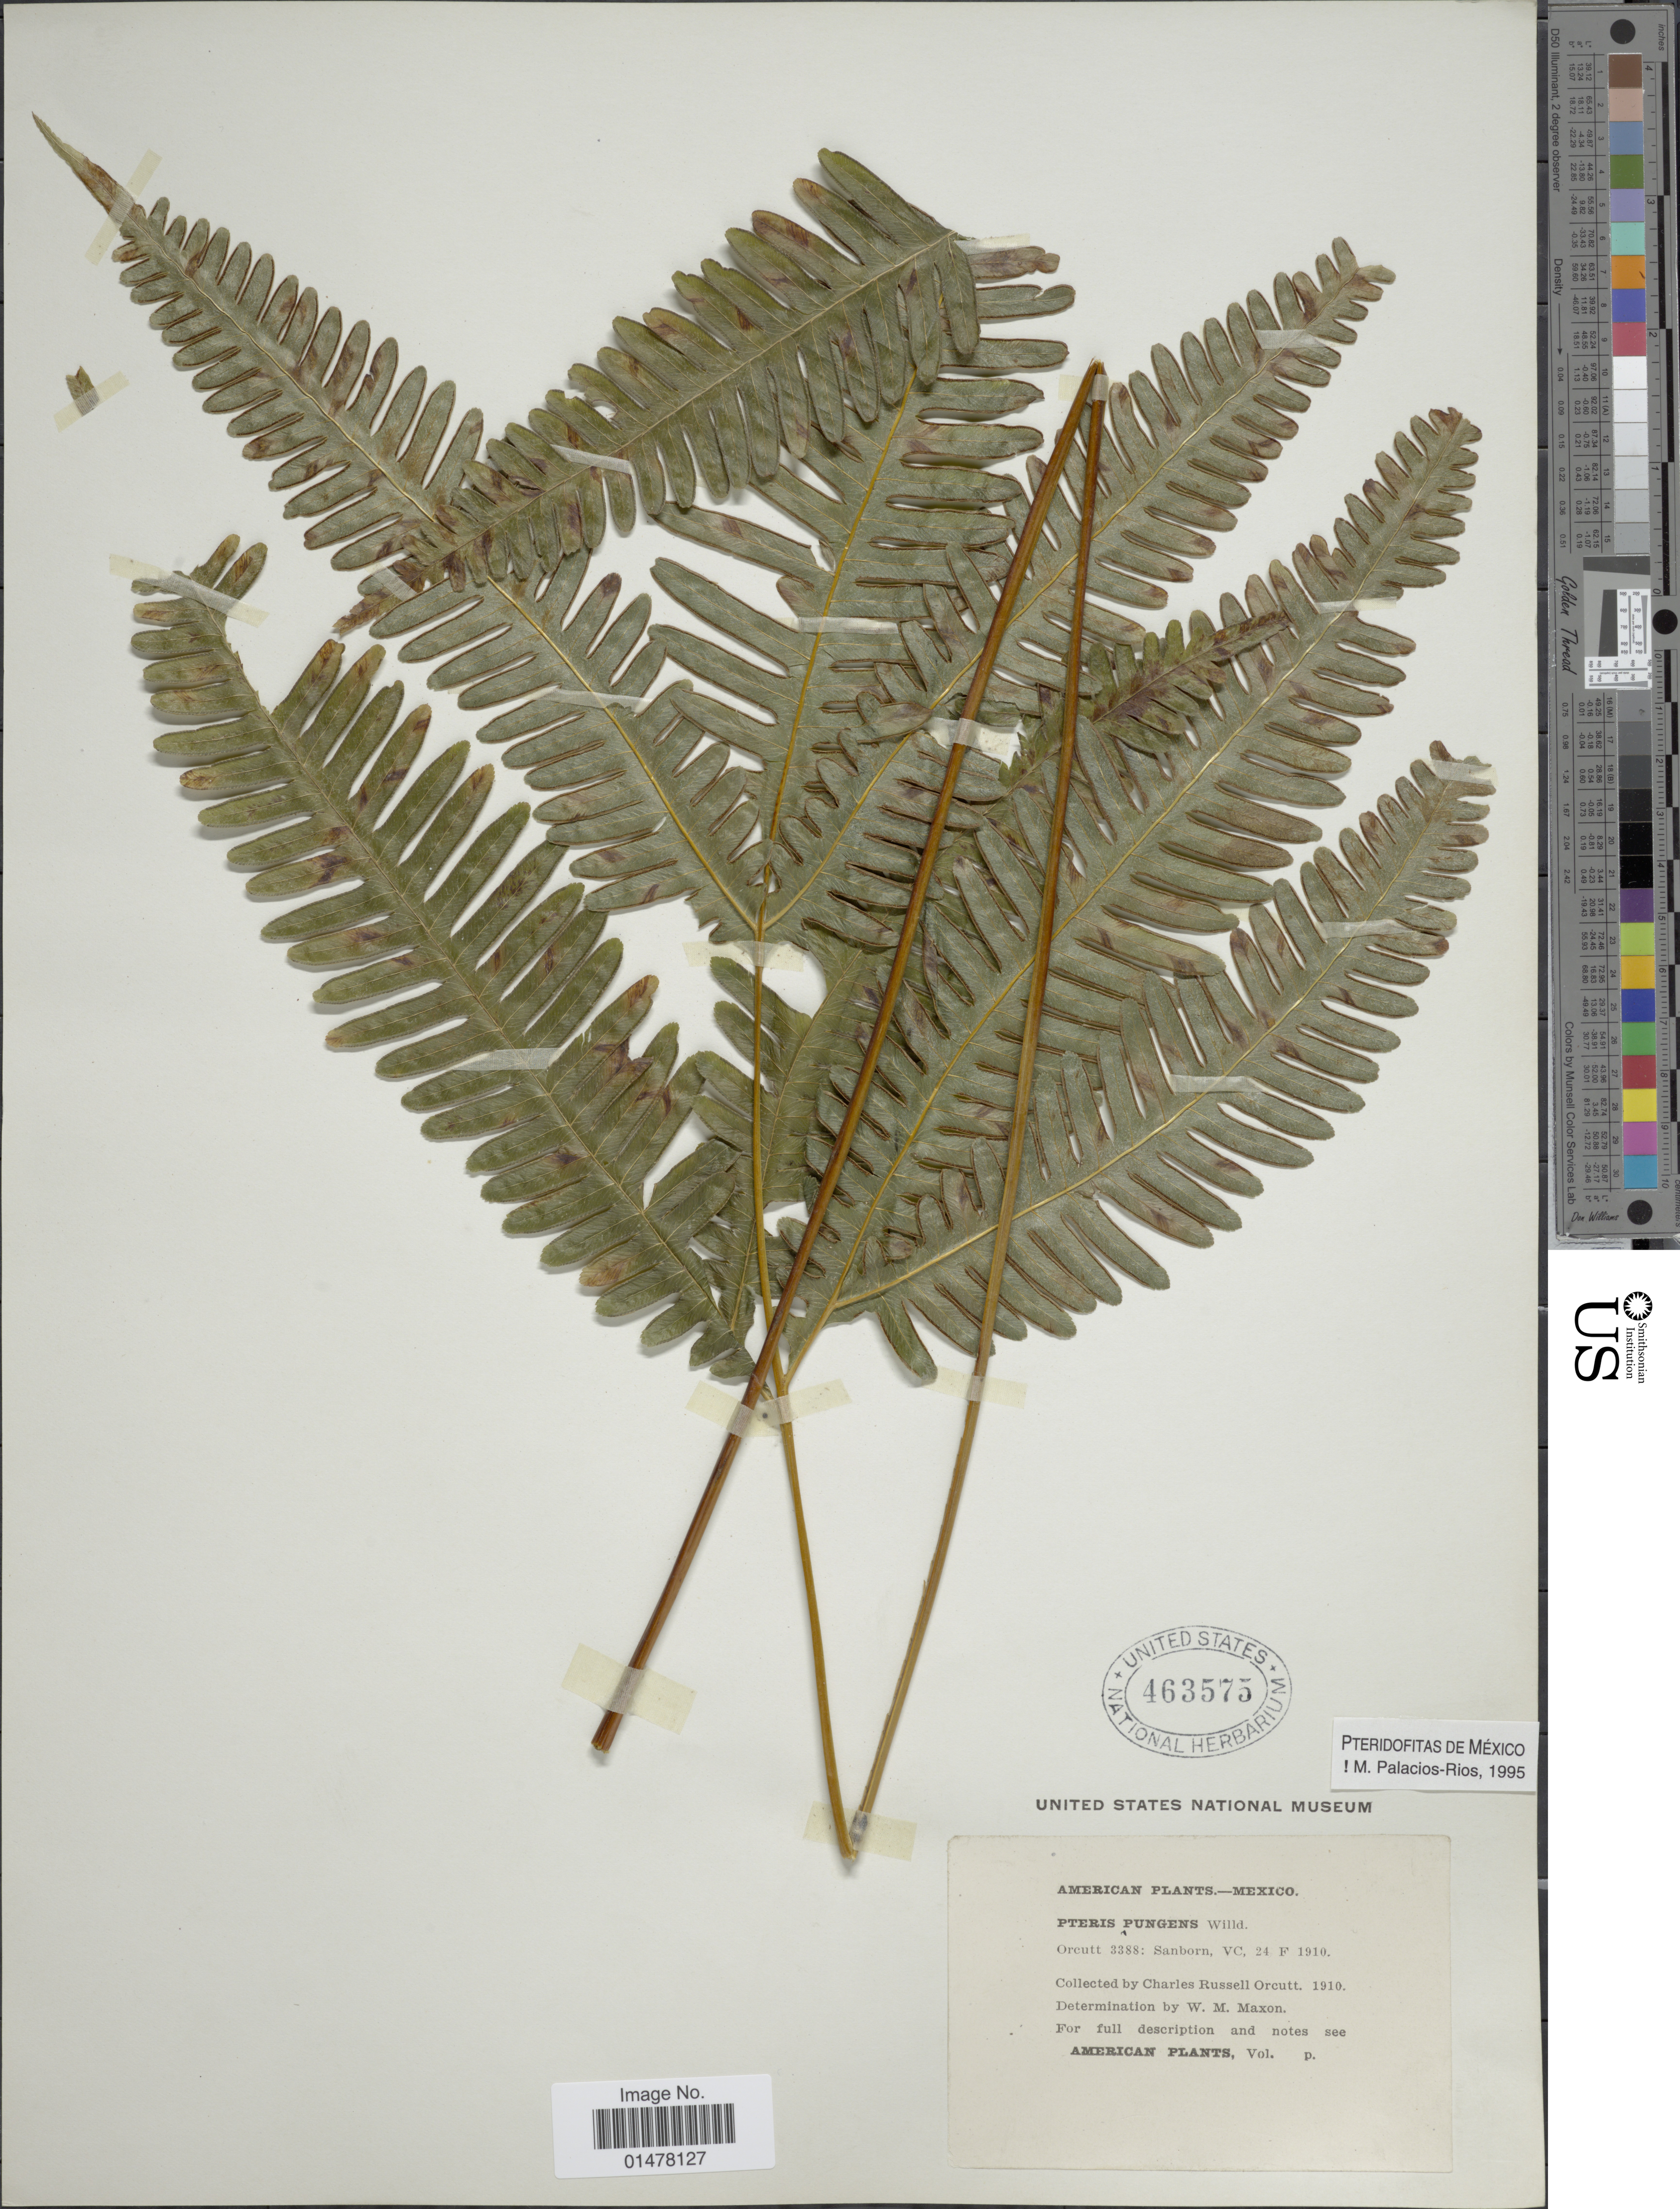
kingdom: Plantae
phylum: Tracheophyta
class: Polypodiopsida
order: Polypodiales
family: Pteridaceae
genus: Pteris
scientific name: Pteris pungens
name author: Willd.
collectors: C. R. Orcutt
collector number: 3388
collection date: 1910-02-24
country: Mexico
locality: American plants, Mexico, Sanborn, VC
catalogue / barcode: US 463575